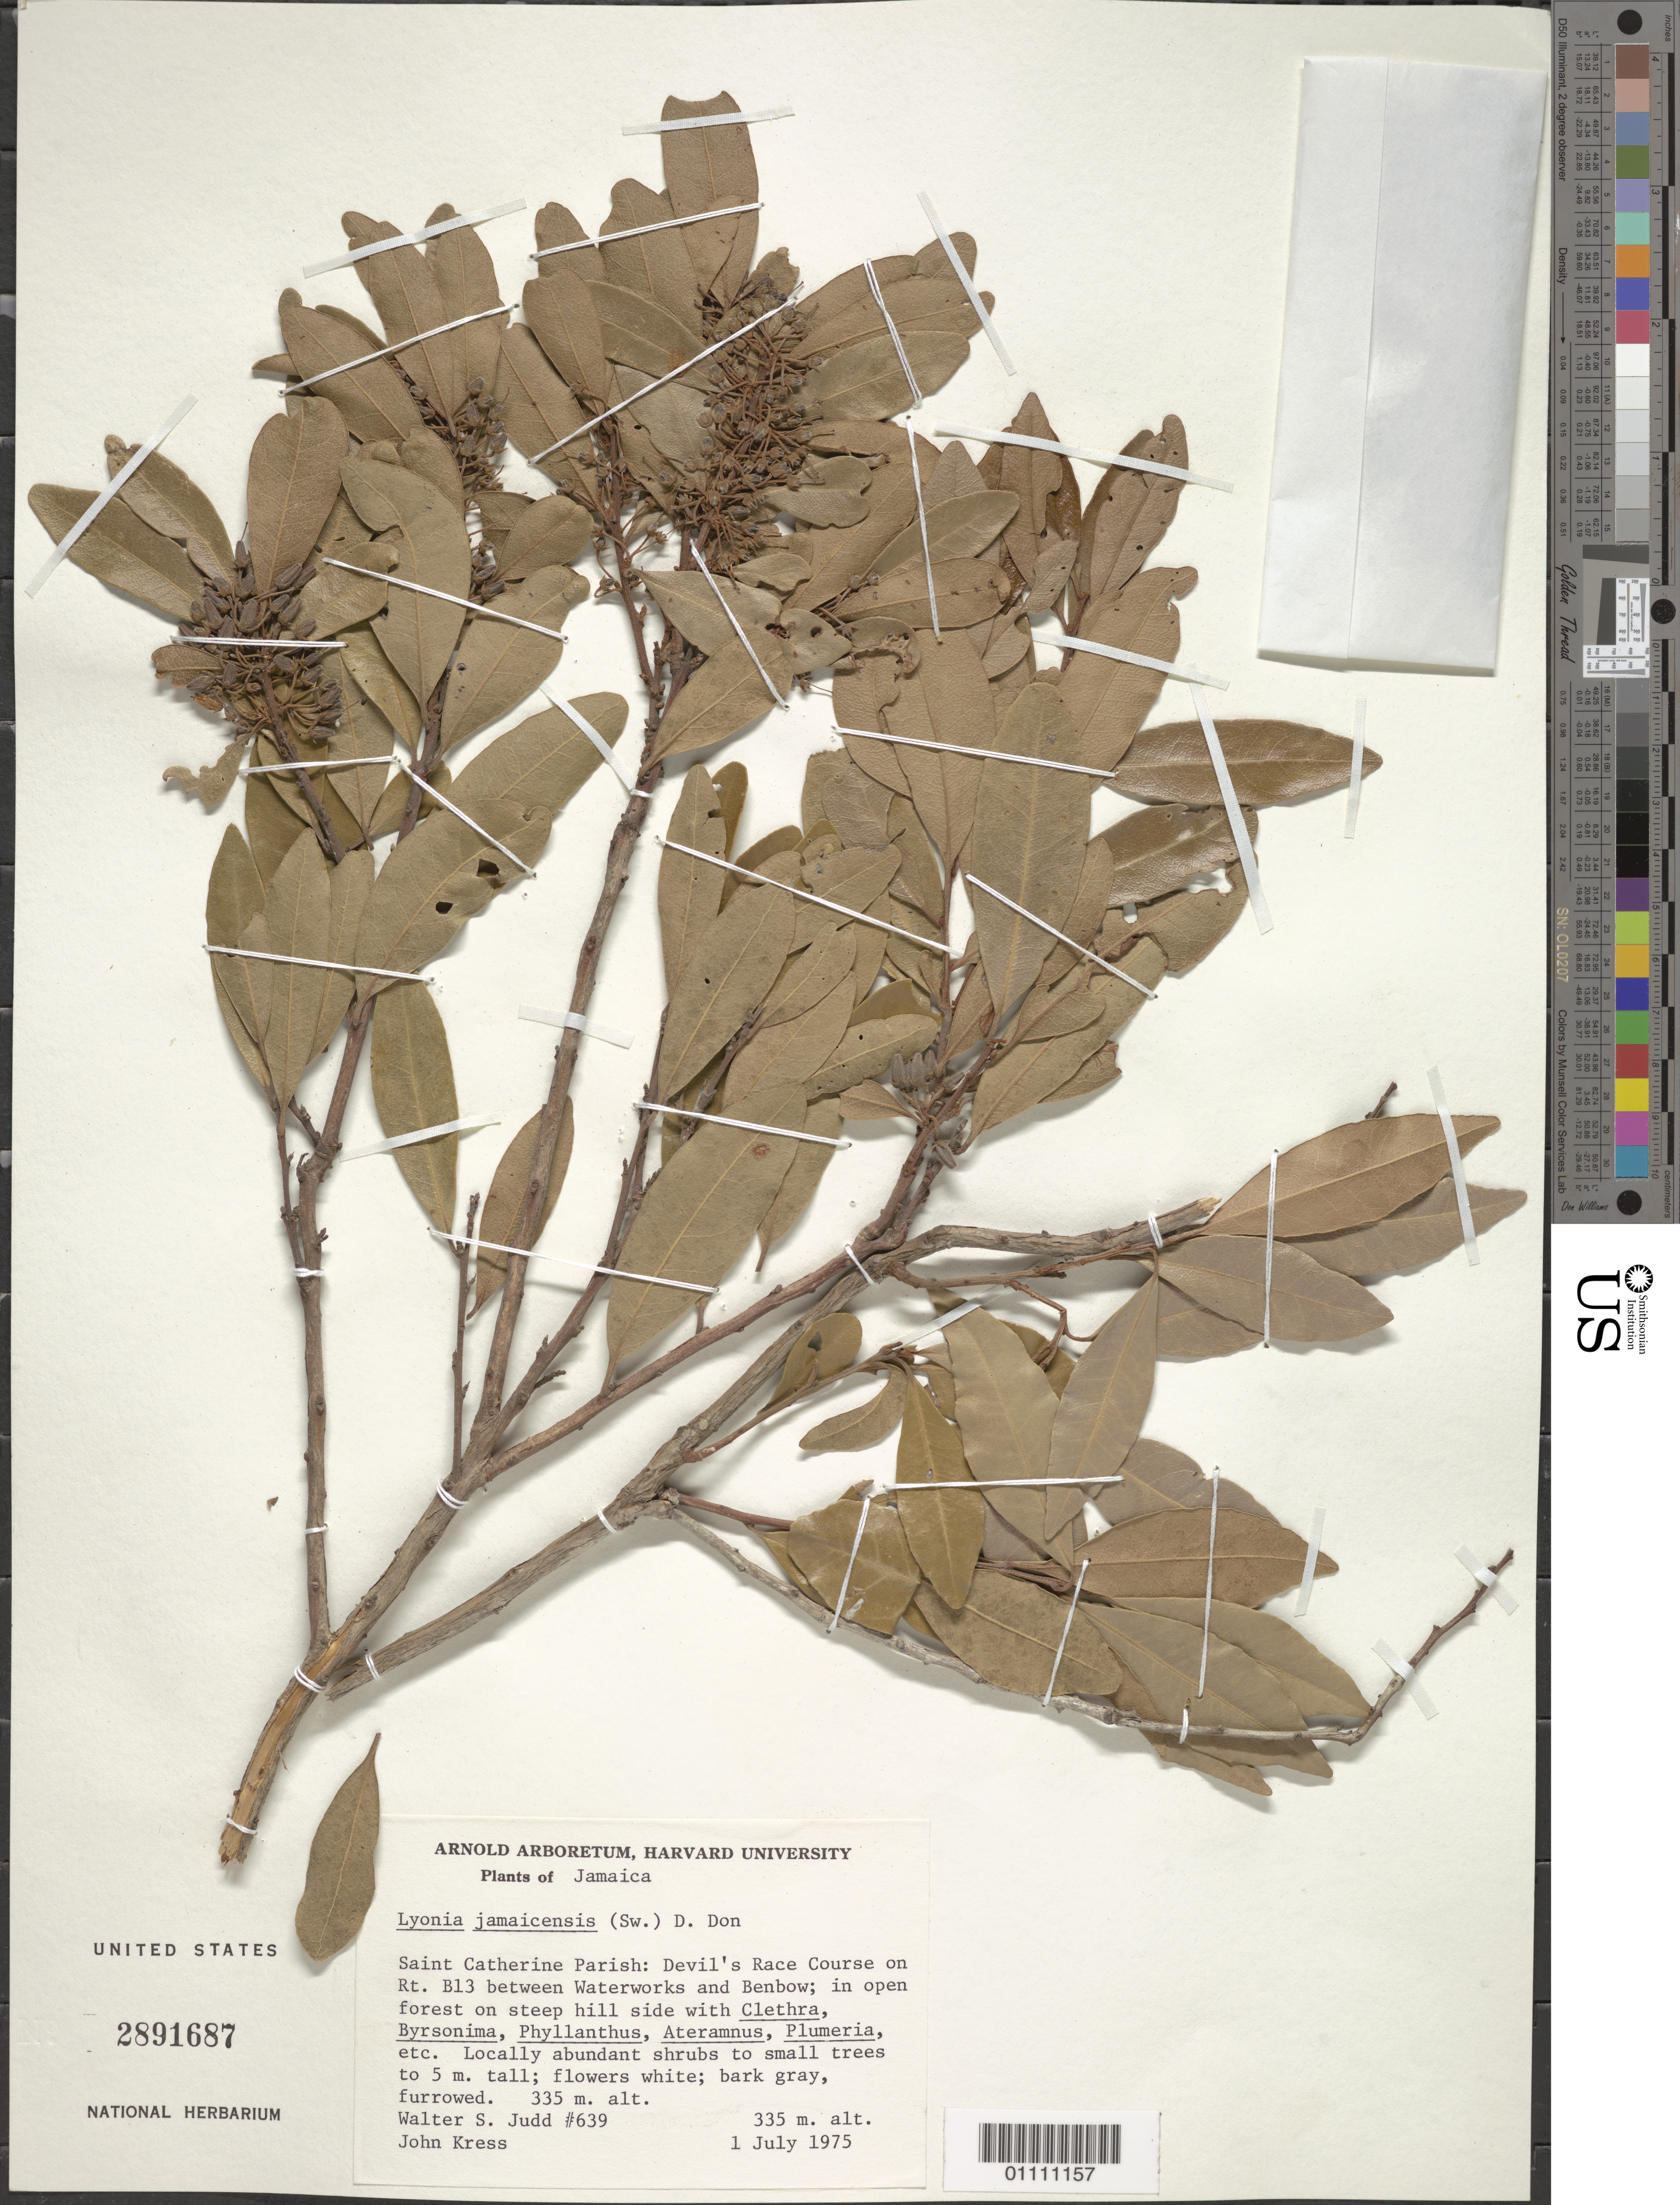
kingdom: Plantae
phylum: Tracheophyta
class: Magnoliopsida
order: Ericales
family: Ericaceae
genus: Lyonia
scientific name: Lyonia jamaicensis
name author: (Sw.) D. Don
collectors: W. S. Judd & W. J. Kress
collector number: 639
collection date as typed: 01 Jul 1975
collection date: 1975-07-01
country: Jamaica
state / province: Saint Catherine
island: Jamaica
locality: Devil's Race Course on Rt. B13 between Waterworks and Benbow; in open forest on steep hill side with Clethra, Byrsonima, Phyllanthus, Ateramnus, Plumeria, etc.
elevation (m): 335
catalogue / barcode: US 2891678